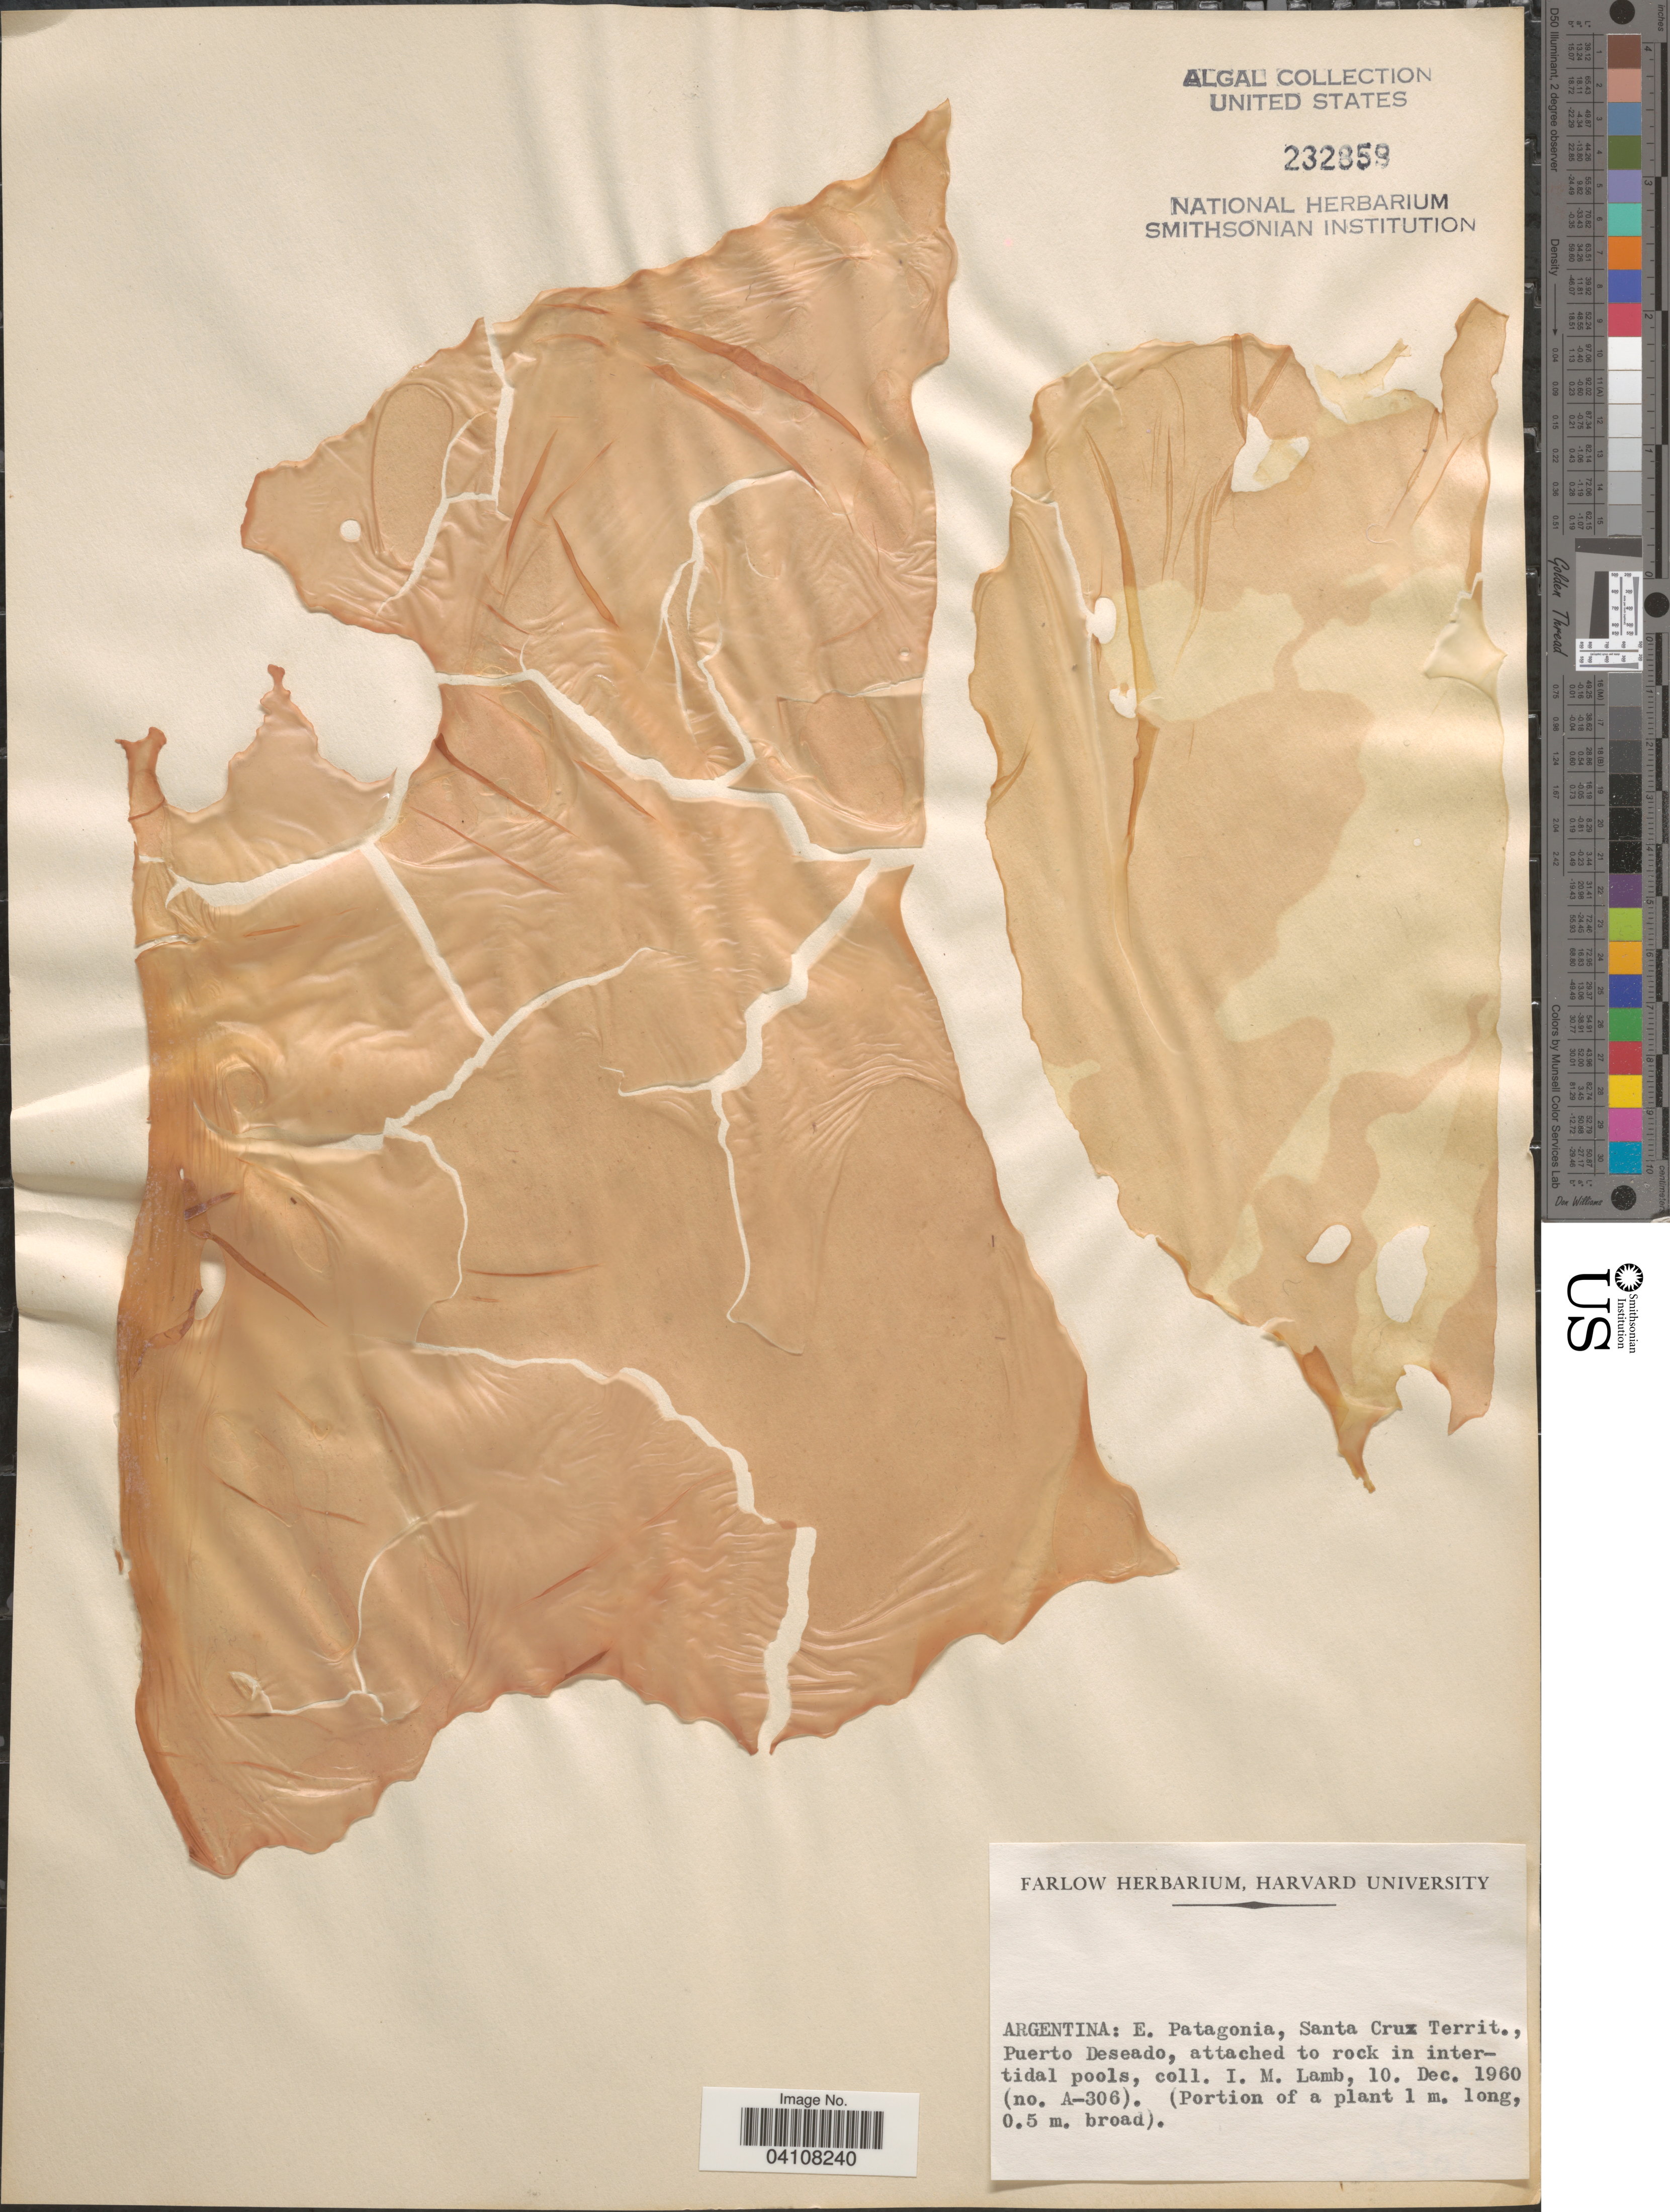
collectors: I. M. Lamb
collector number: A-306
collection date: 1960-12-10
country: Argentina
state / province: Santa Cruz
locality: E. Patagonia, Santa Cruz Territ., Puerto Deseado.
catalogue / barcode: US 232859